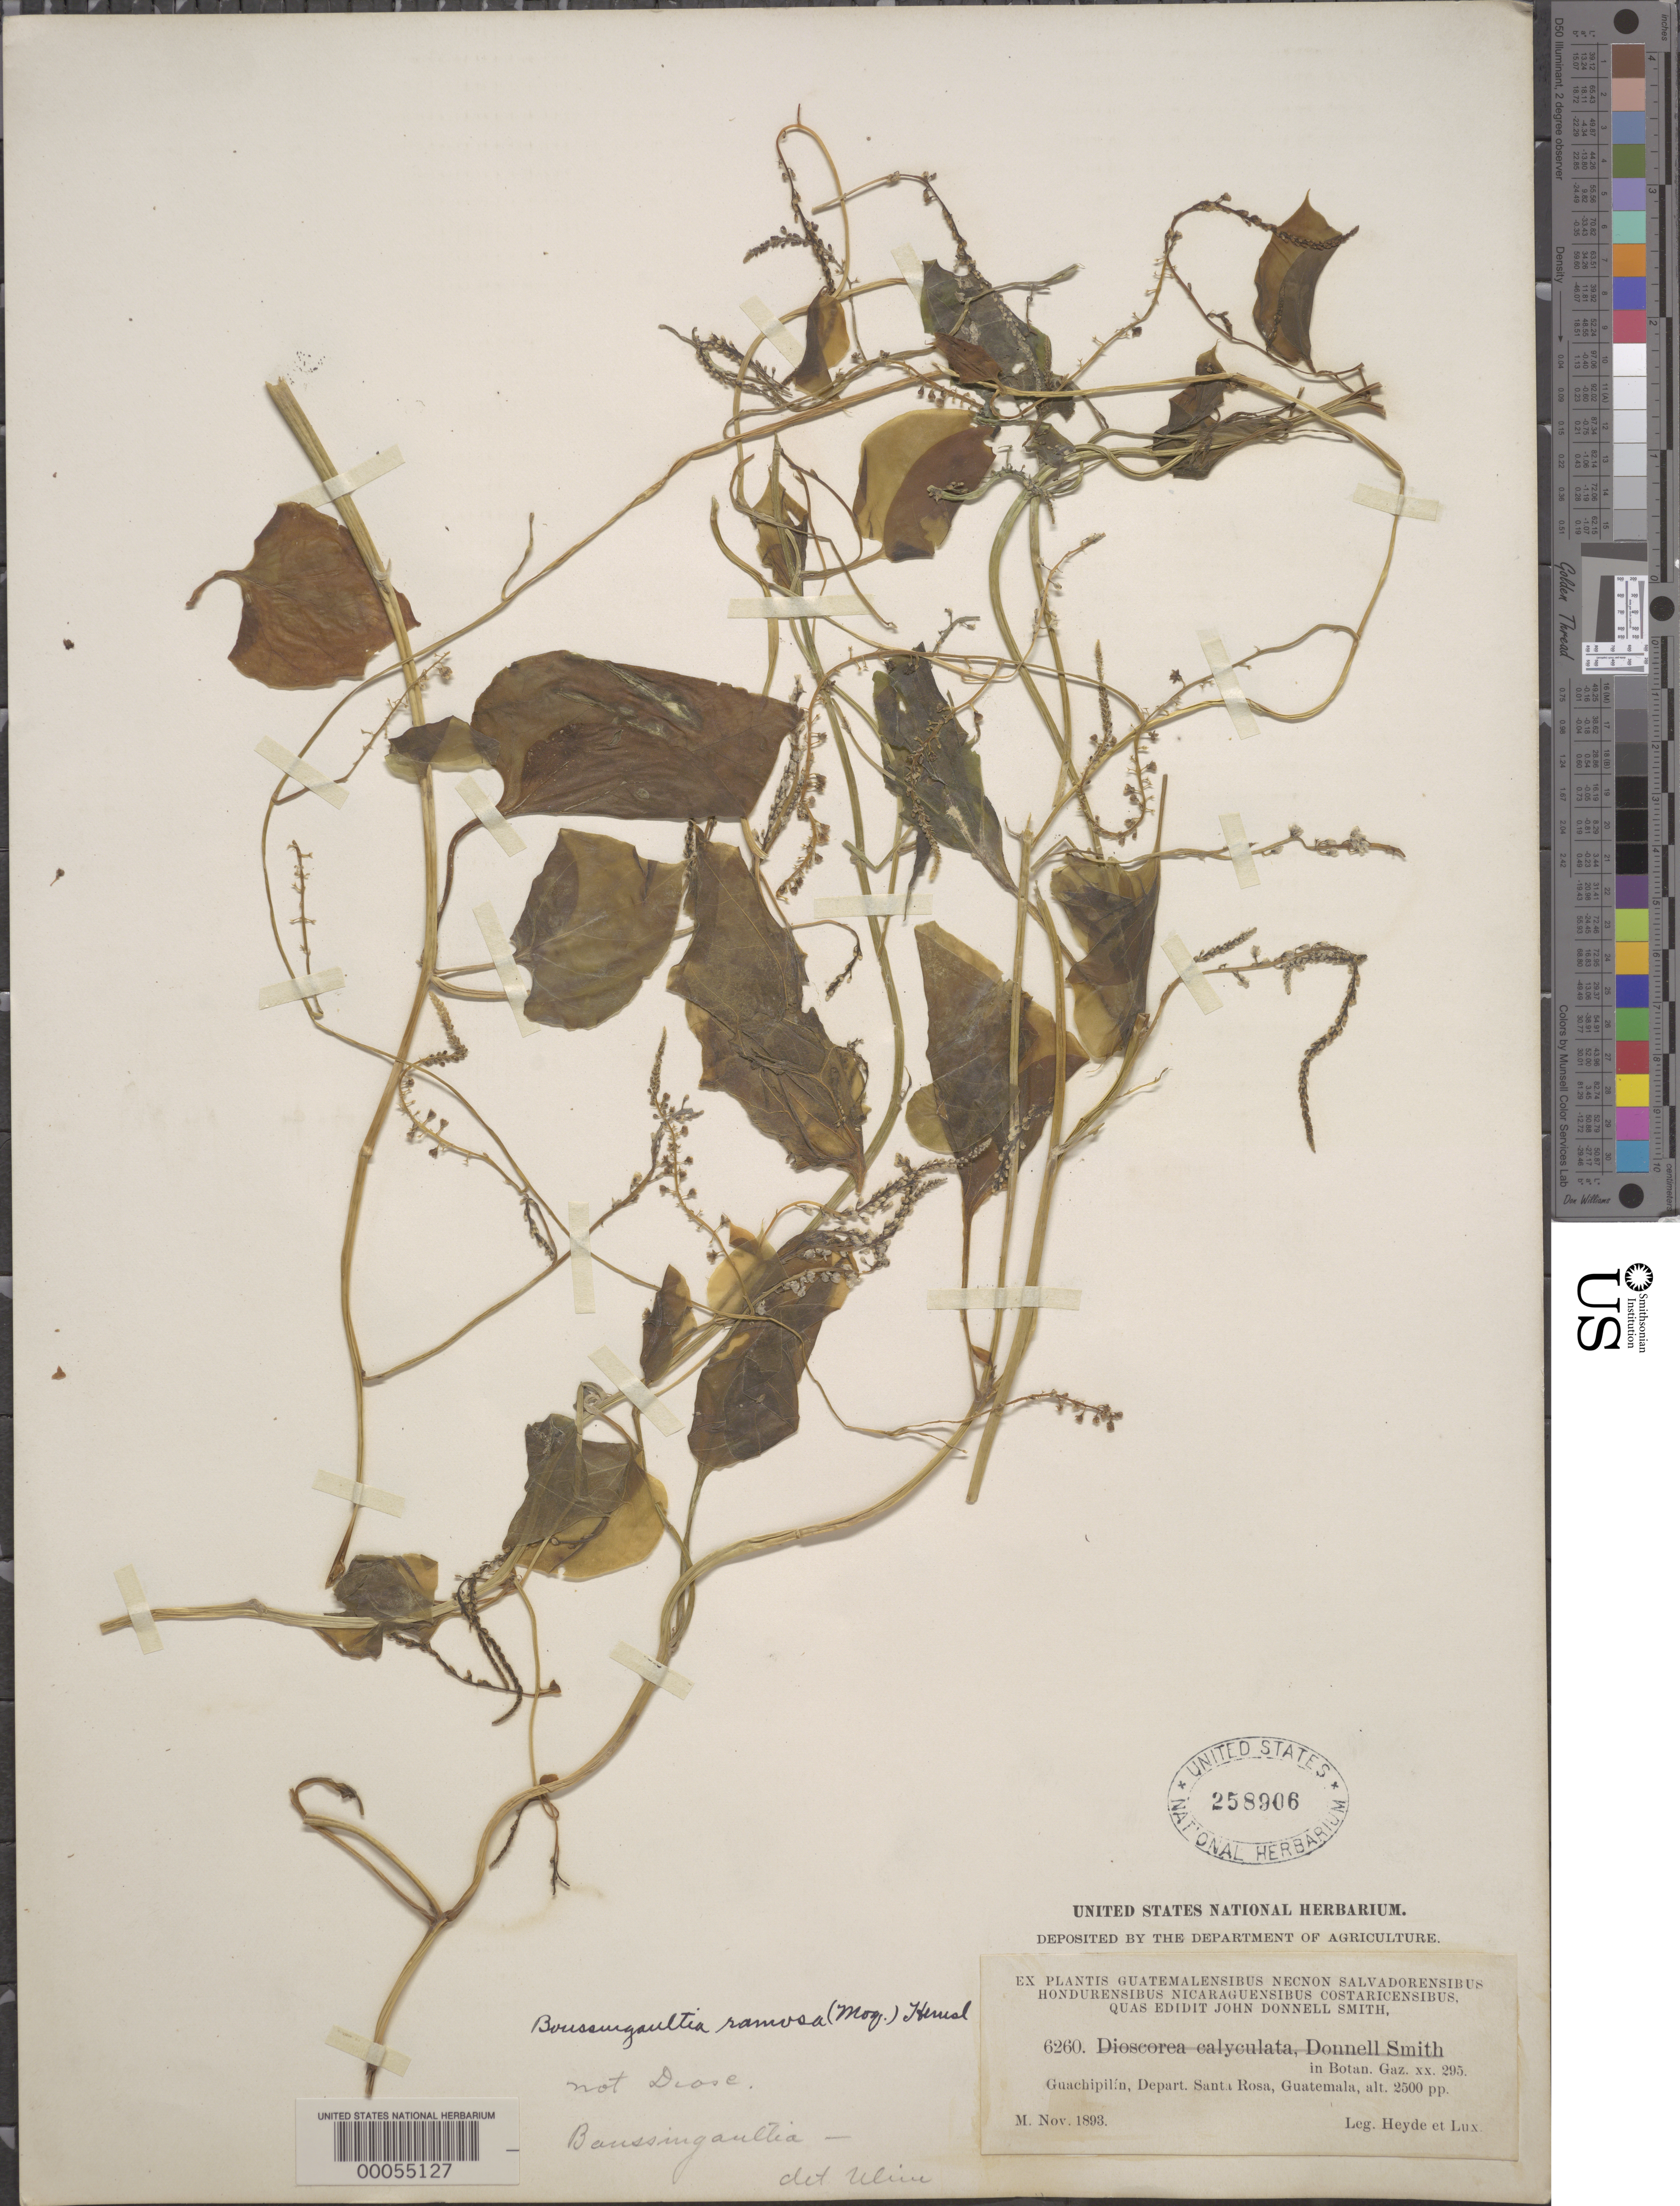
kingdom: Plantae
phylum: Tracheophyta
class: Magnoliopsida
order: Caryophyllales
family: Basellaceae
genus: Anredera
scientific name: Anredera ramosa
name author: (Moq.) Eliasson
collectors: E. T. Heyde & E. Lux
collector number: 6260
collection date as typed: Nov 1893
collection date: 1893-11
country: Guatemala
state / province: Santa Rosa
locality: Guachipilin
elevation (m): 762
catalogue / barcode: US 258906